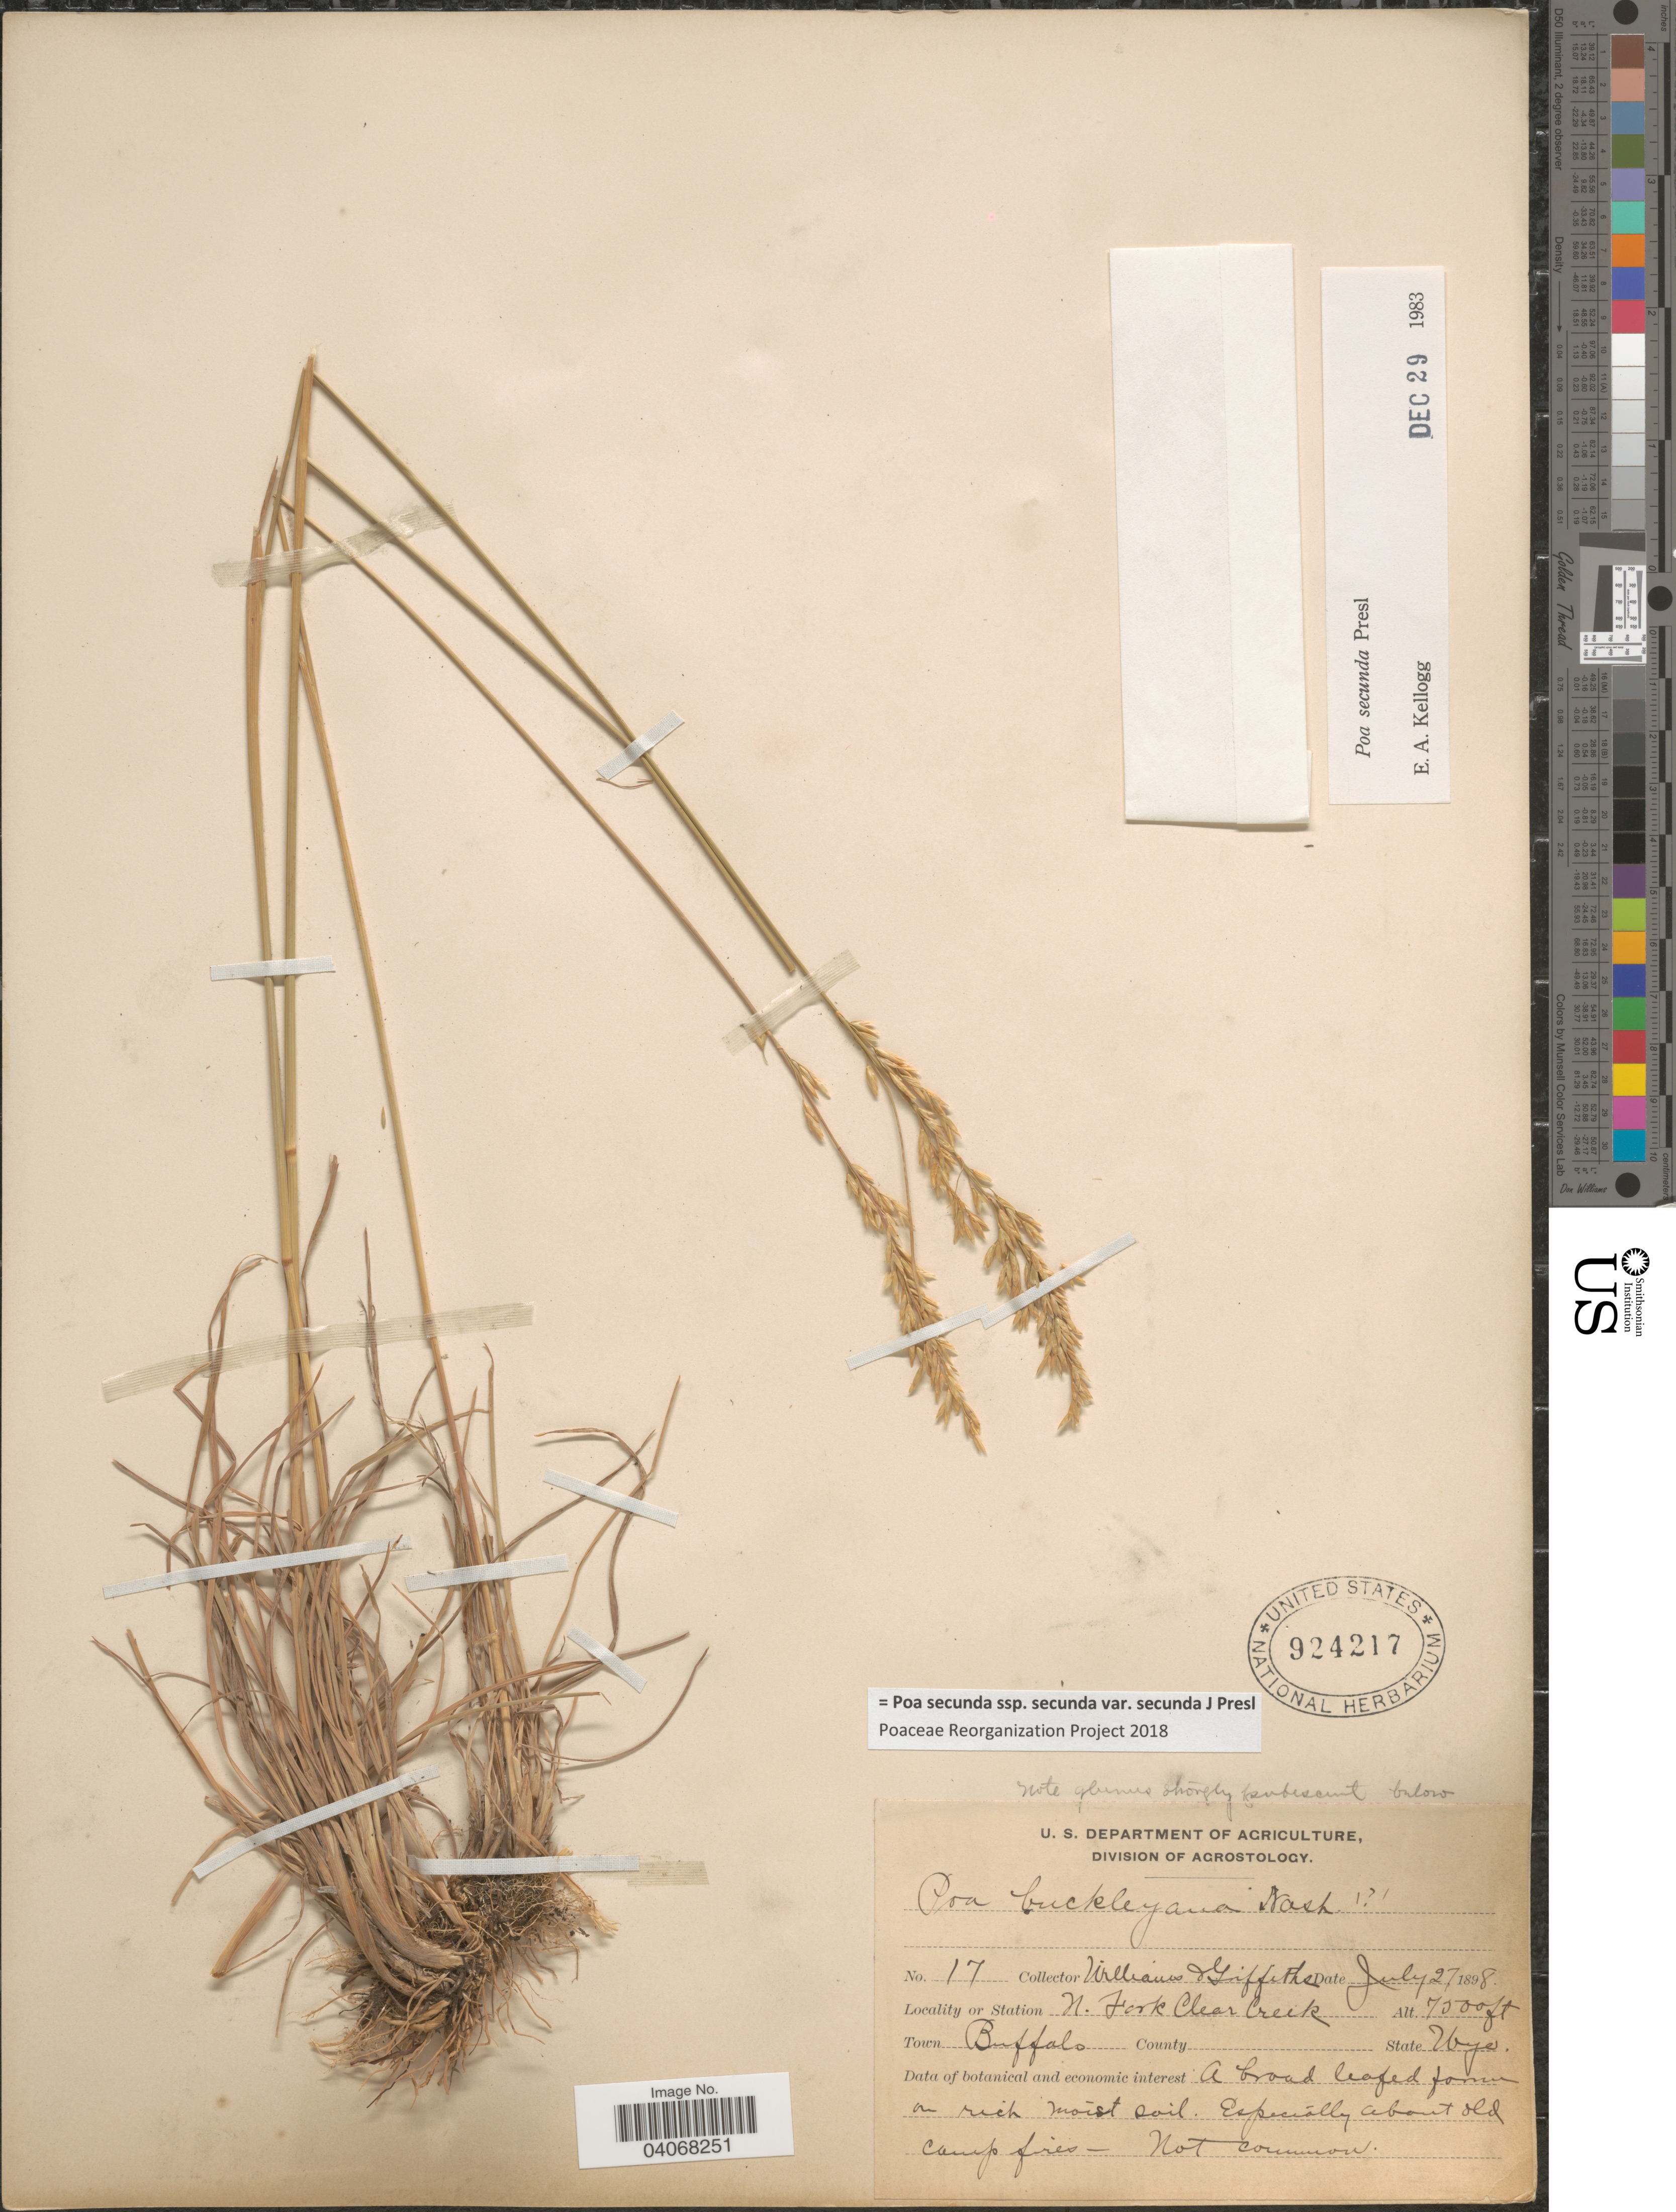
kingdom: Plantae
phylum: Tracheophyta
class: Liliopsida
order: Poales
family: Poaceae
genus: Poa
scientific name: Poa secunda subsp. secunda var. secunda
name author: J. Presl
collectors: -- Williams & -- Griffiths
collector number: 17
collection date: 1898-07-27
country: United States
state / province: Wyoming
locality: N. Fork Clear Creek. Town Buffalo.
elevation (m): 2286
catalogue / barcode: US 924217